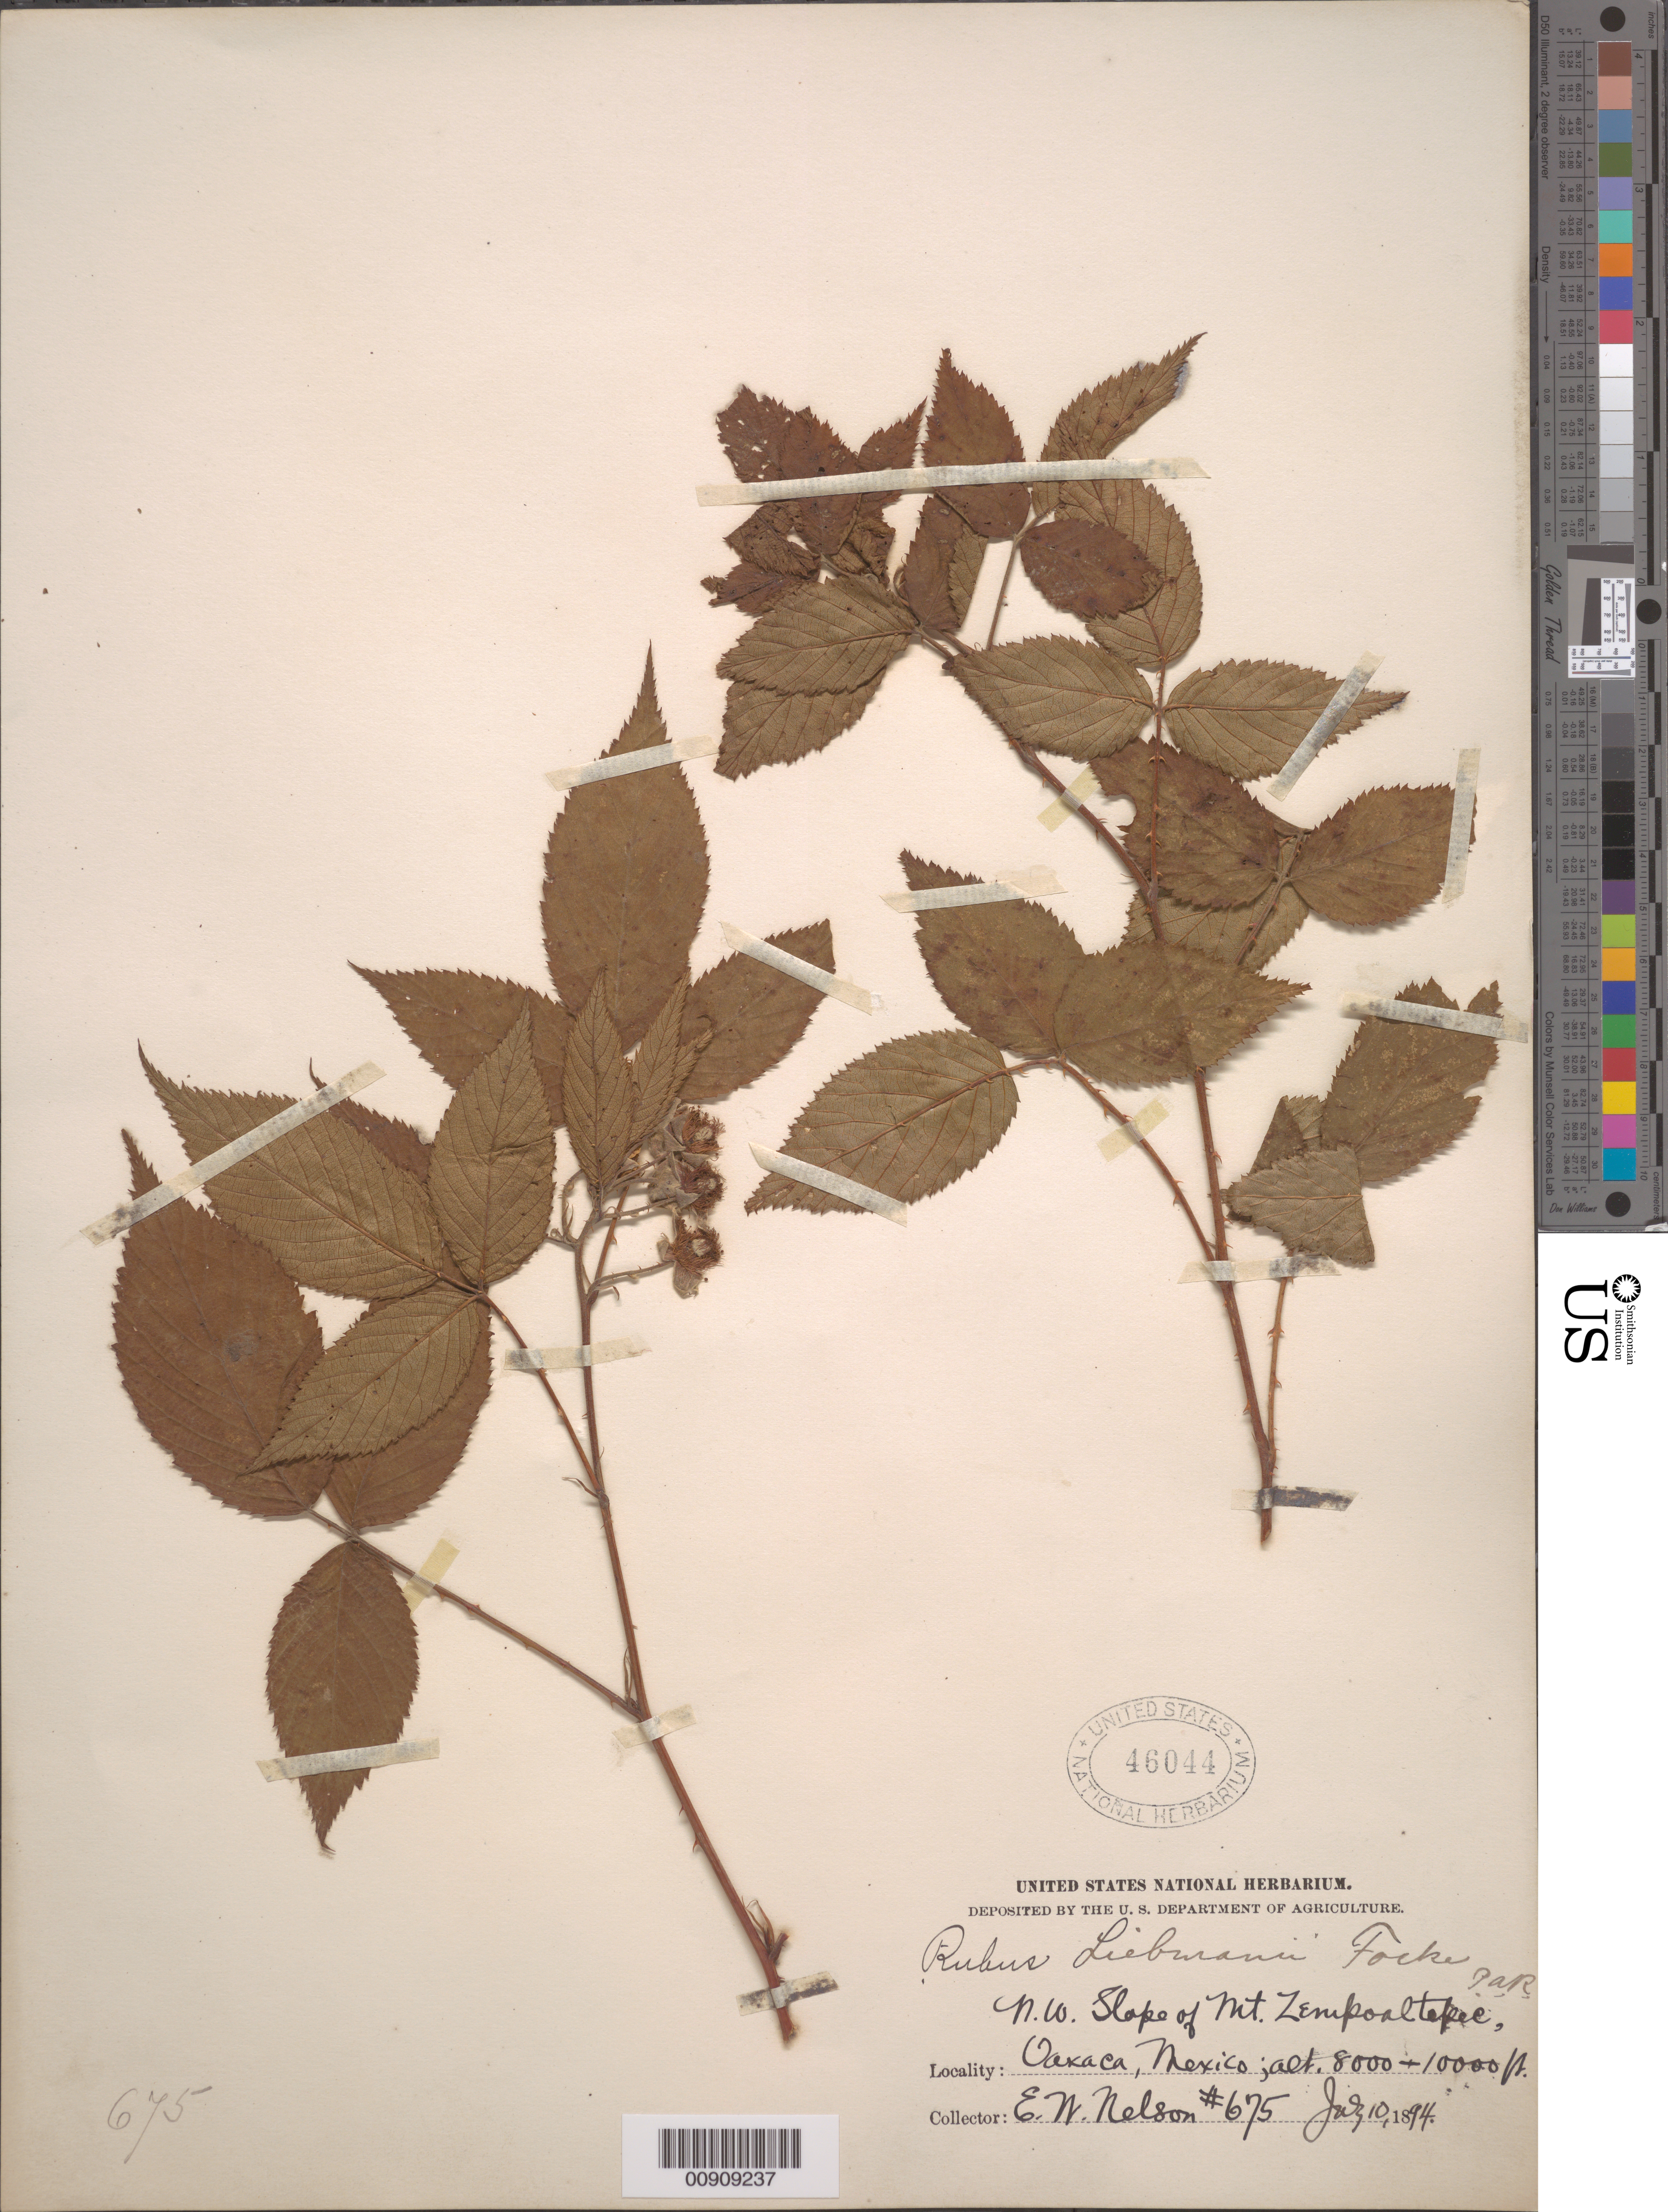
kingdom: Plantae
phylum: Tracheophyta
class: Magnoliopsida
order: Rosales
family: Rosaceae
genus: Rubus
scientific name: Rubus liebmannii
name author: Focke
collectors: E. W. Nelson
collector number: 675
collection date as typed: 10 Jul 1894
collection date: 1894-07-10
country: Mexico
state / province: Oaxaca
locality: NW slope of Mt. Zempoaltepec, Oaxaca.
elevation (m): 2438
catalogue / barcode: US 46044